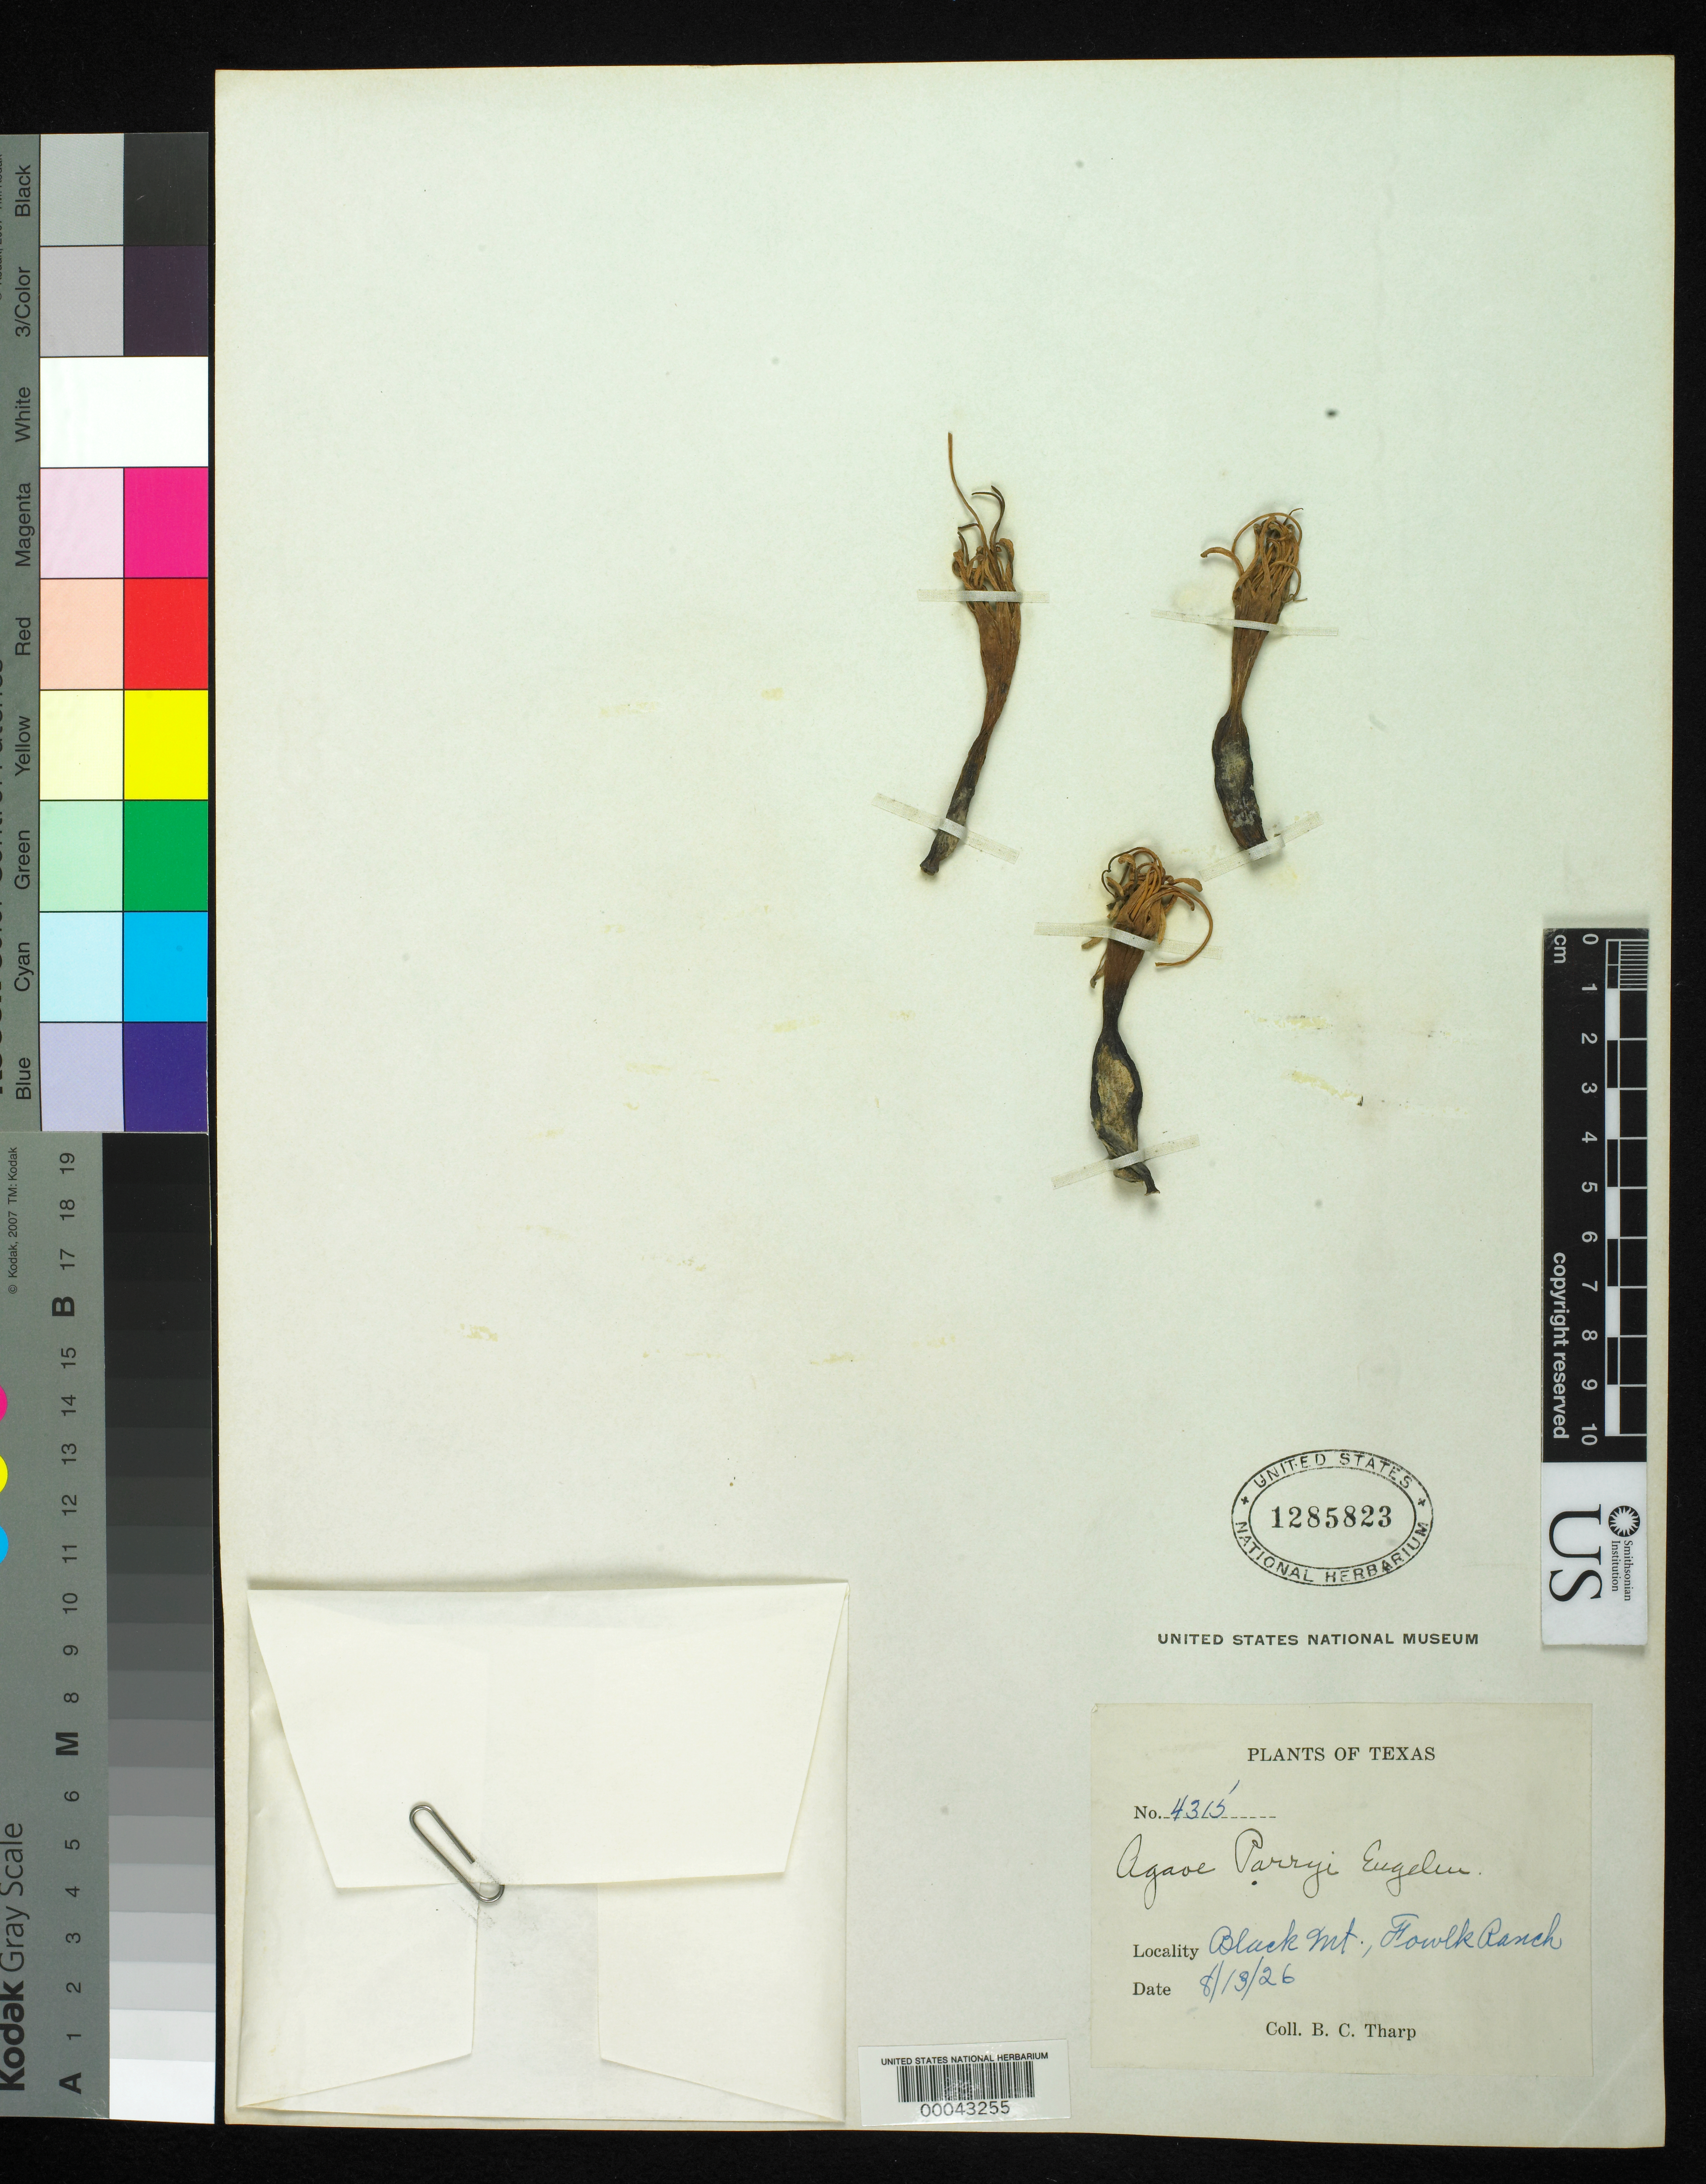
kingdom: Plantae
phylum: Tracheophyta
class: Liliopsida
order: Asparagales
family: Asparagaceae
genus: Agave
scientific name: Agave parryi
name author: Engelm.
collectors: B. C. Tharp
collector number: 4315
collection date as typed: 13 Aug 1926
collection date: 1926-08-13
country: United States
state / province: Texas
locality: Black Mt.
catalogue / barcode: US 1285823